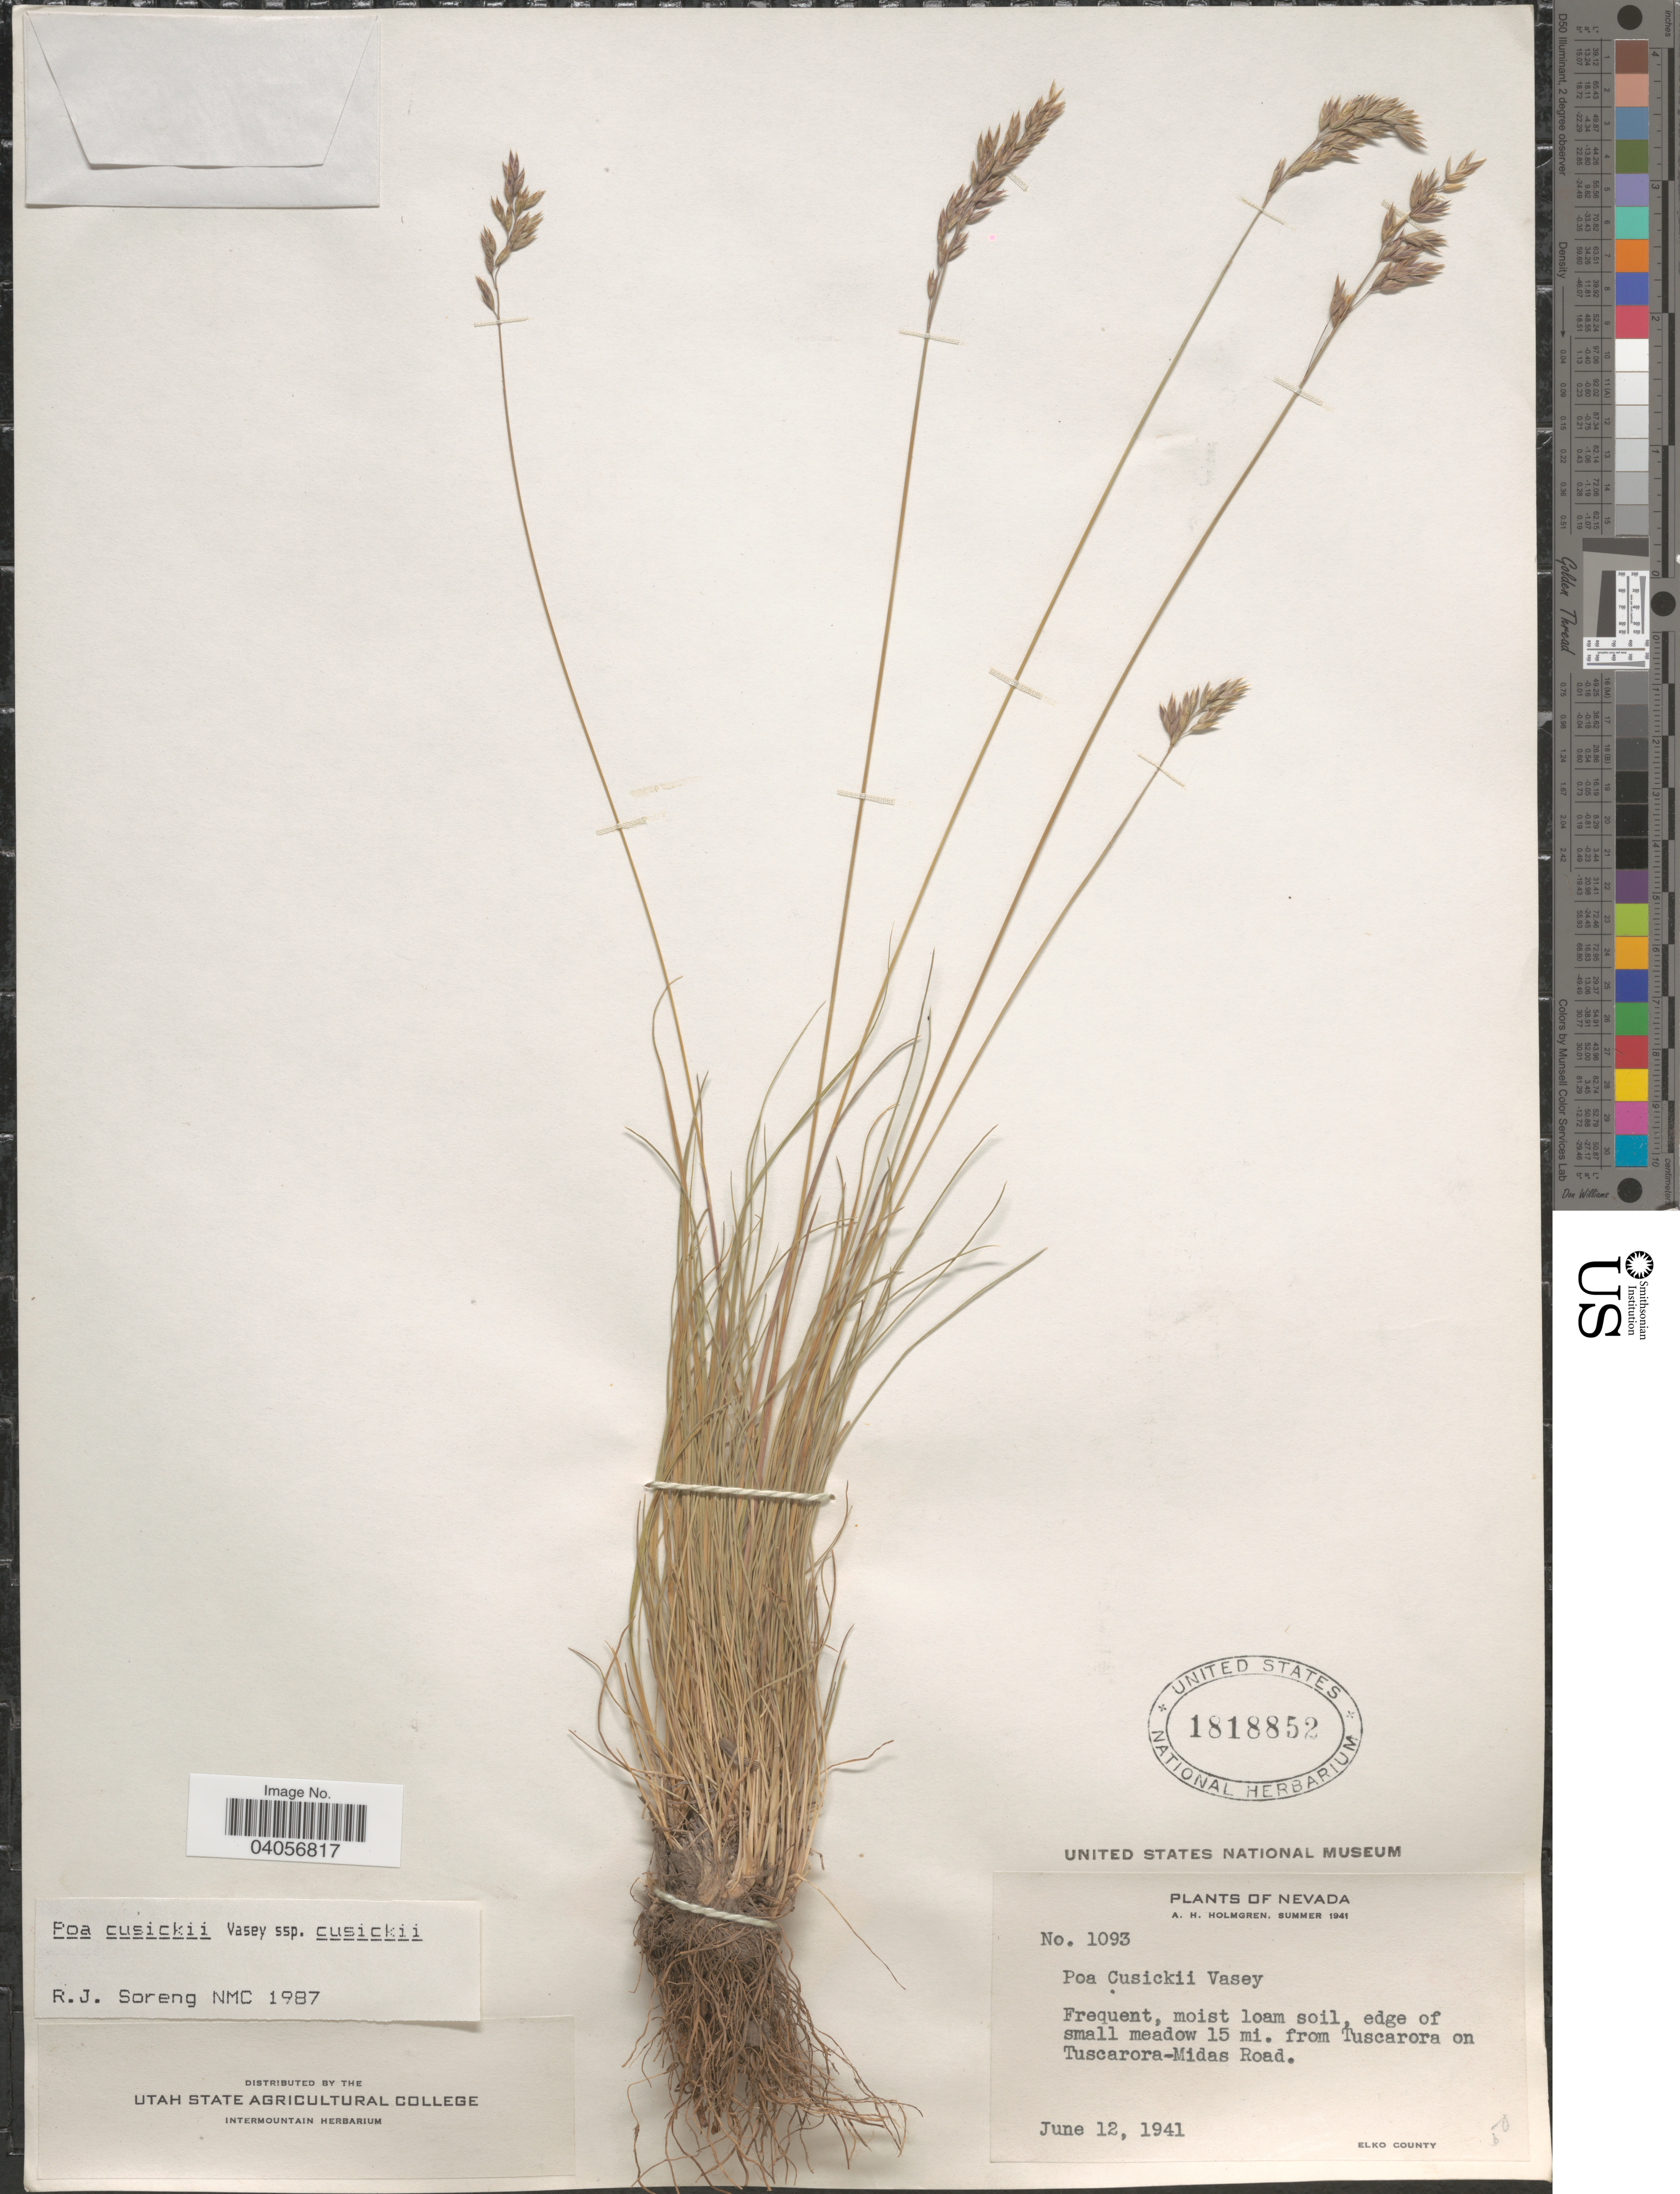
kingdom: Plantae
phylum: Tracheophyta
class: Liliopsida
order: Poales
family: Poaceae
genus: Poa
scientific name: Poa cusickii subsp. cusickii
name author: Vasey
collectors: A. H. Holmgren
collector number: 1093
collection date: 1941-06-12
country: United States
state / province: Nevada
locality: Edge of small meadow 15 mi. from Tuscarora on Tuscarora-Midas Road. Elko County.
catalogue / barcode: US 1818852